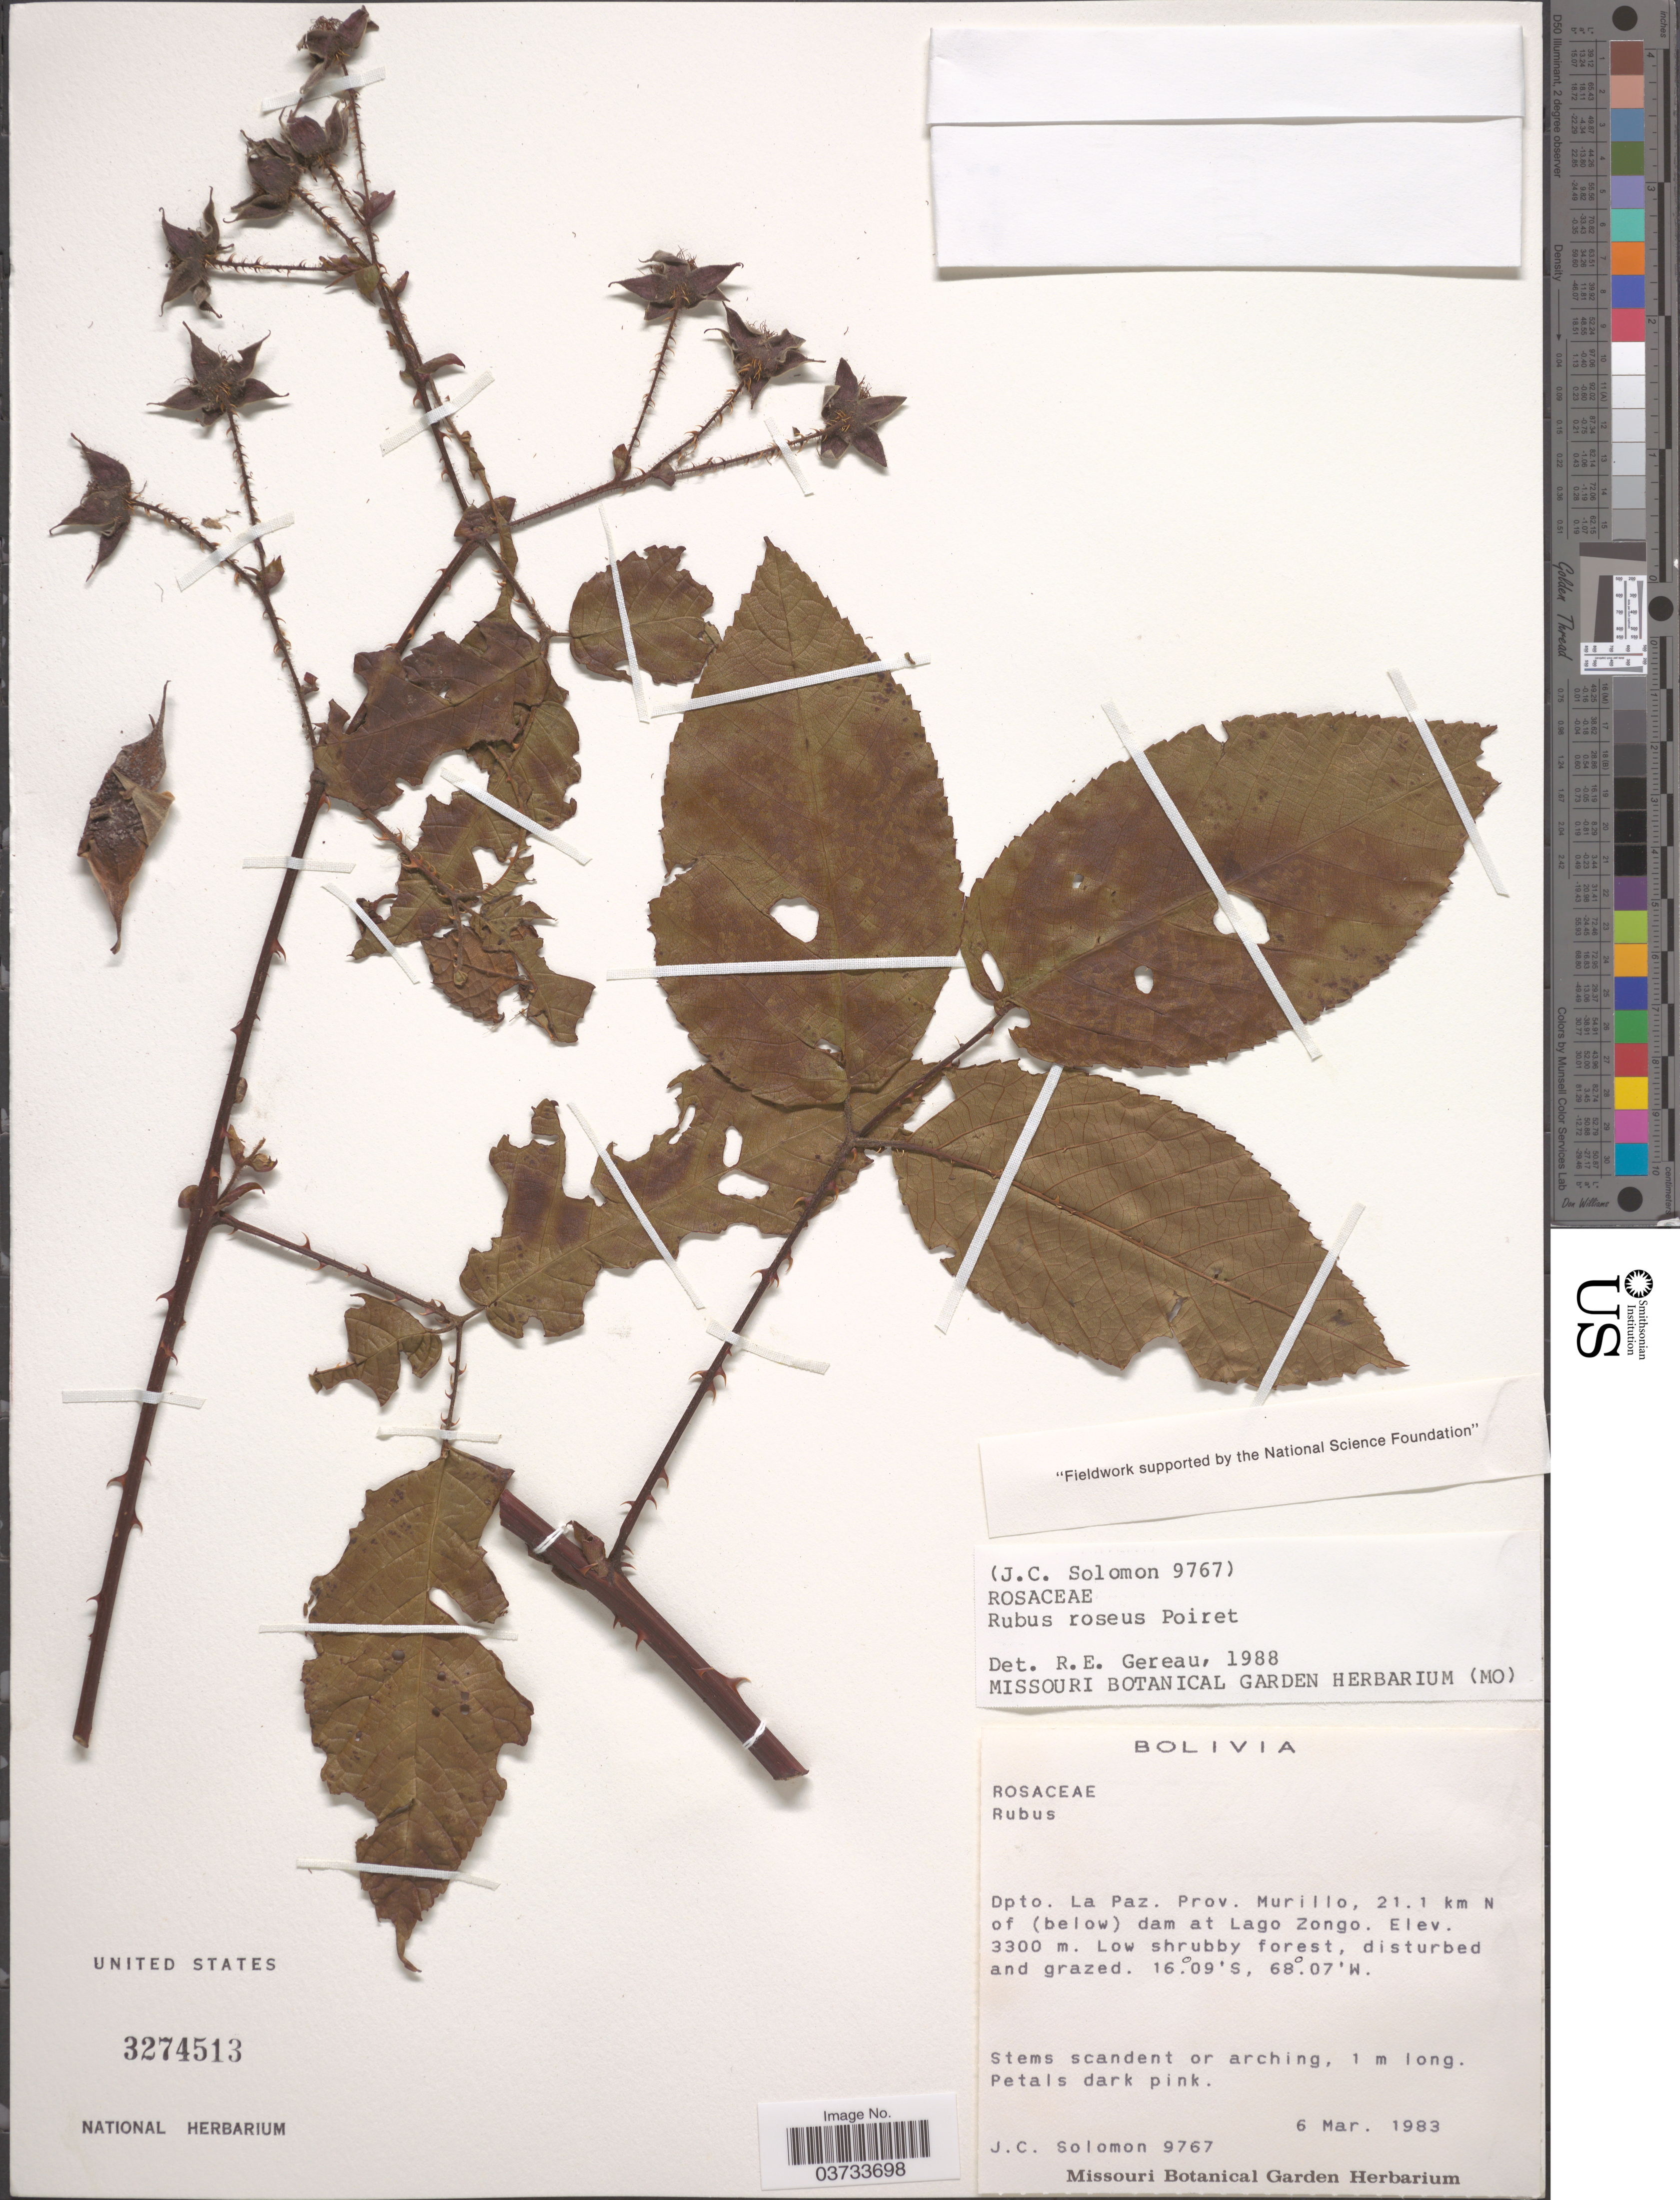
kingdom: Plantae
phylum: Tracheophyta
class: Magnoliopsida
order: Rosales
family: Rosaceae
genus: Rubus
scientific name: Rubus roseus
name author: Poir.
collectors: J. C. Solomon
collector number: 9767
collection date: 1983-03-06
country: Bolivia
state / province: La Paz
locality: Dpto. La Paz. Prov. Murillo, 21.1 km N of (below) dam at Lago Zongo.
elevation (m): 3300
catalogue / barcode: US 3274513